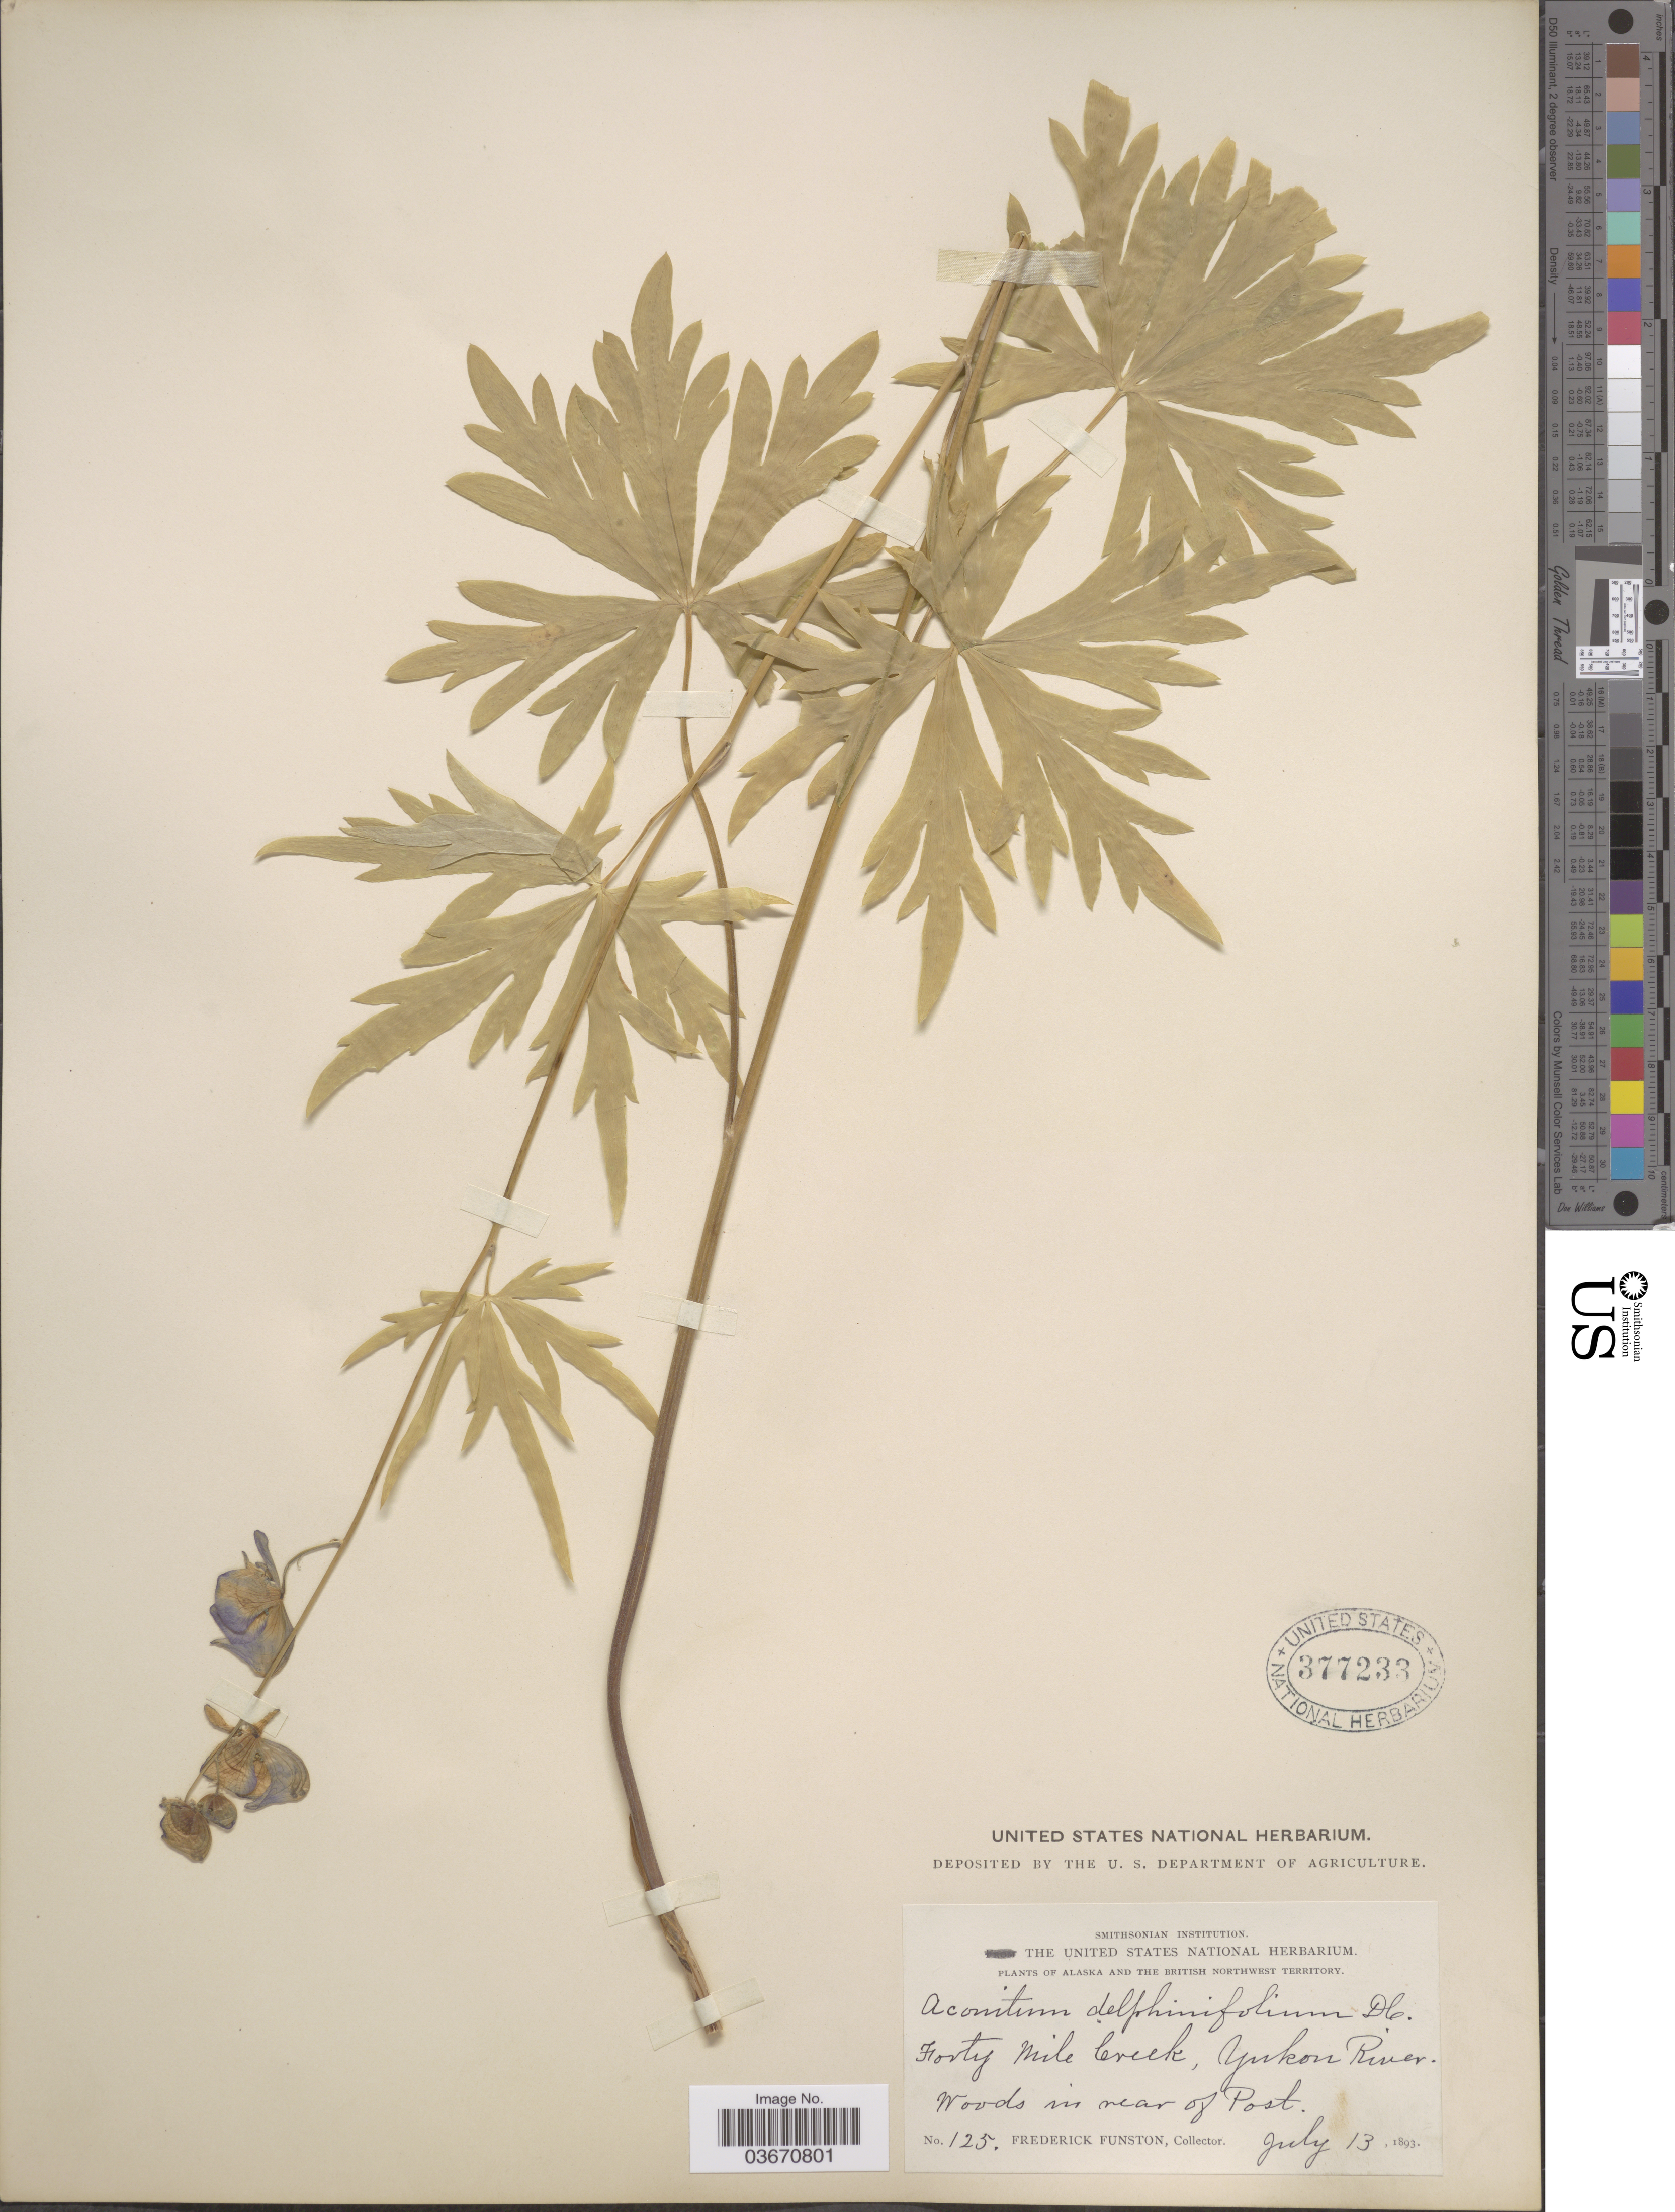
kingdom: Plantae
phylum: Tracheophyta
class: Magnoliopsida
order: Ranunculales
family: Ranunculaceae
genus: Aconitum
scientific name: Aconitum delphinifolium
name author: DC.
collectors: F. Funston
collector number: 125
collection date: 1893-07-13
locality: Alaska and the British Northwest Territory. Forty Mile Creek, Yukon River. Woods in near of Post.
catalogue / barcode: US 377233